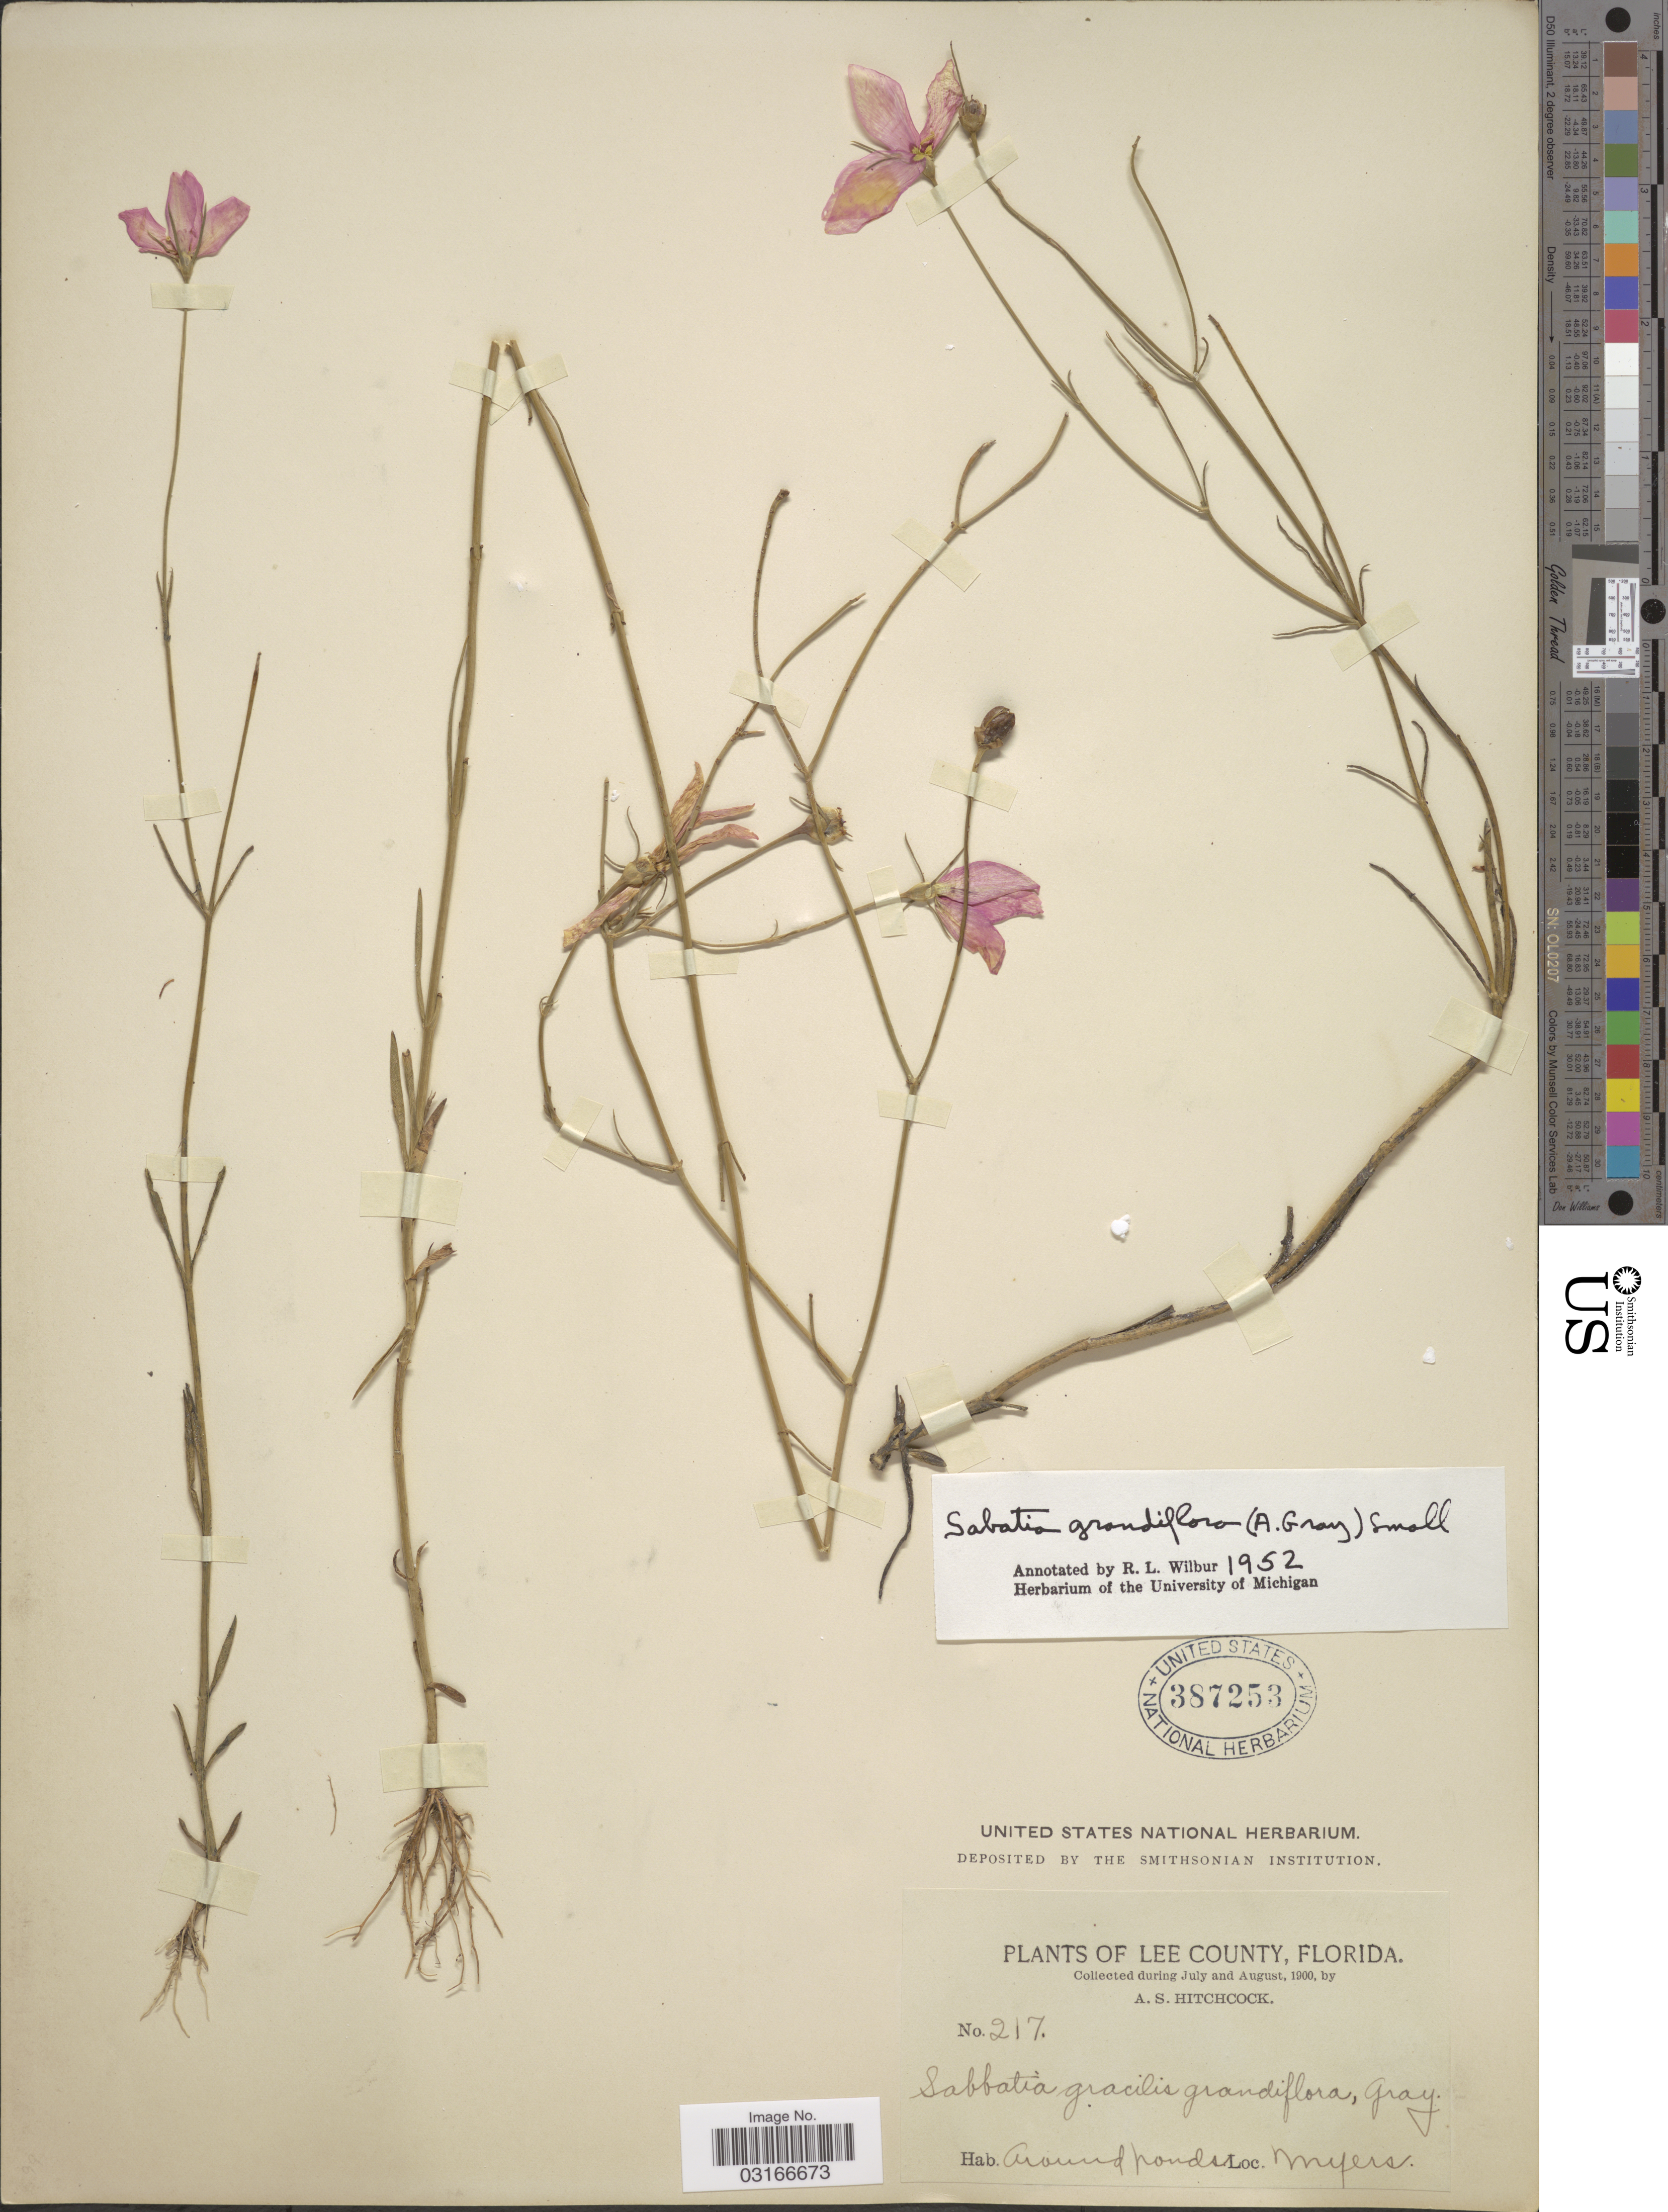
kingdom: Plantae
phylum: Tracheophyta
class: Magnoliopsida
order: Gentianales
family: Gentianaceae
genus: Sabatia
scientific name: Sabatia grandiflora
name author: (A. Gray) Small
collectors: A. S. Hitchcock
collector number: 217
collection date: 1900-07/1900-08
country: United States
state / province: Florida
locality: Lee County. Myers.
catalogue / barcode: US 387253